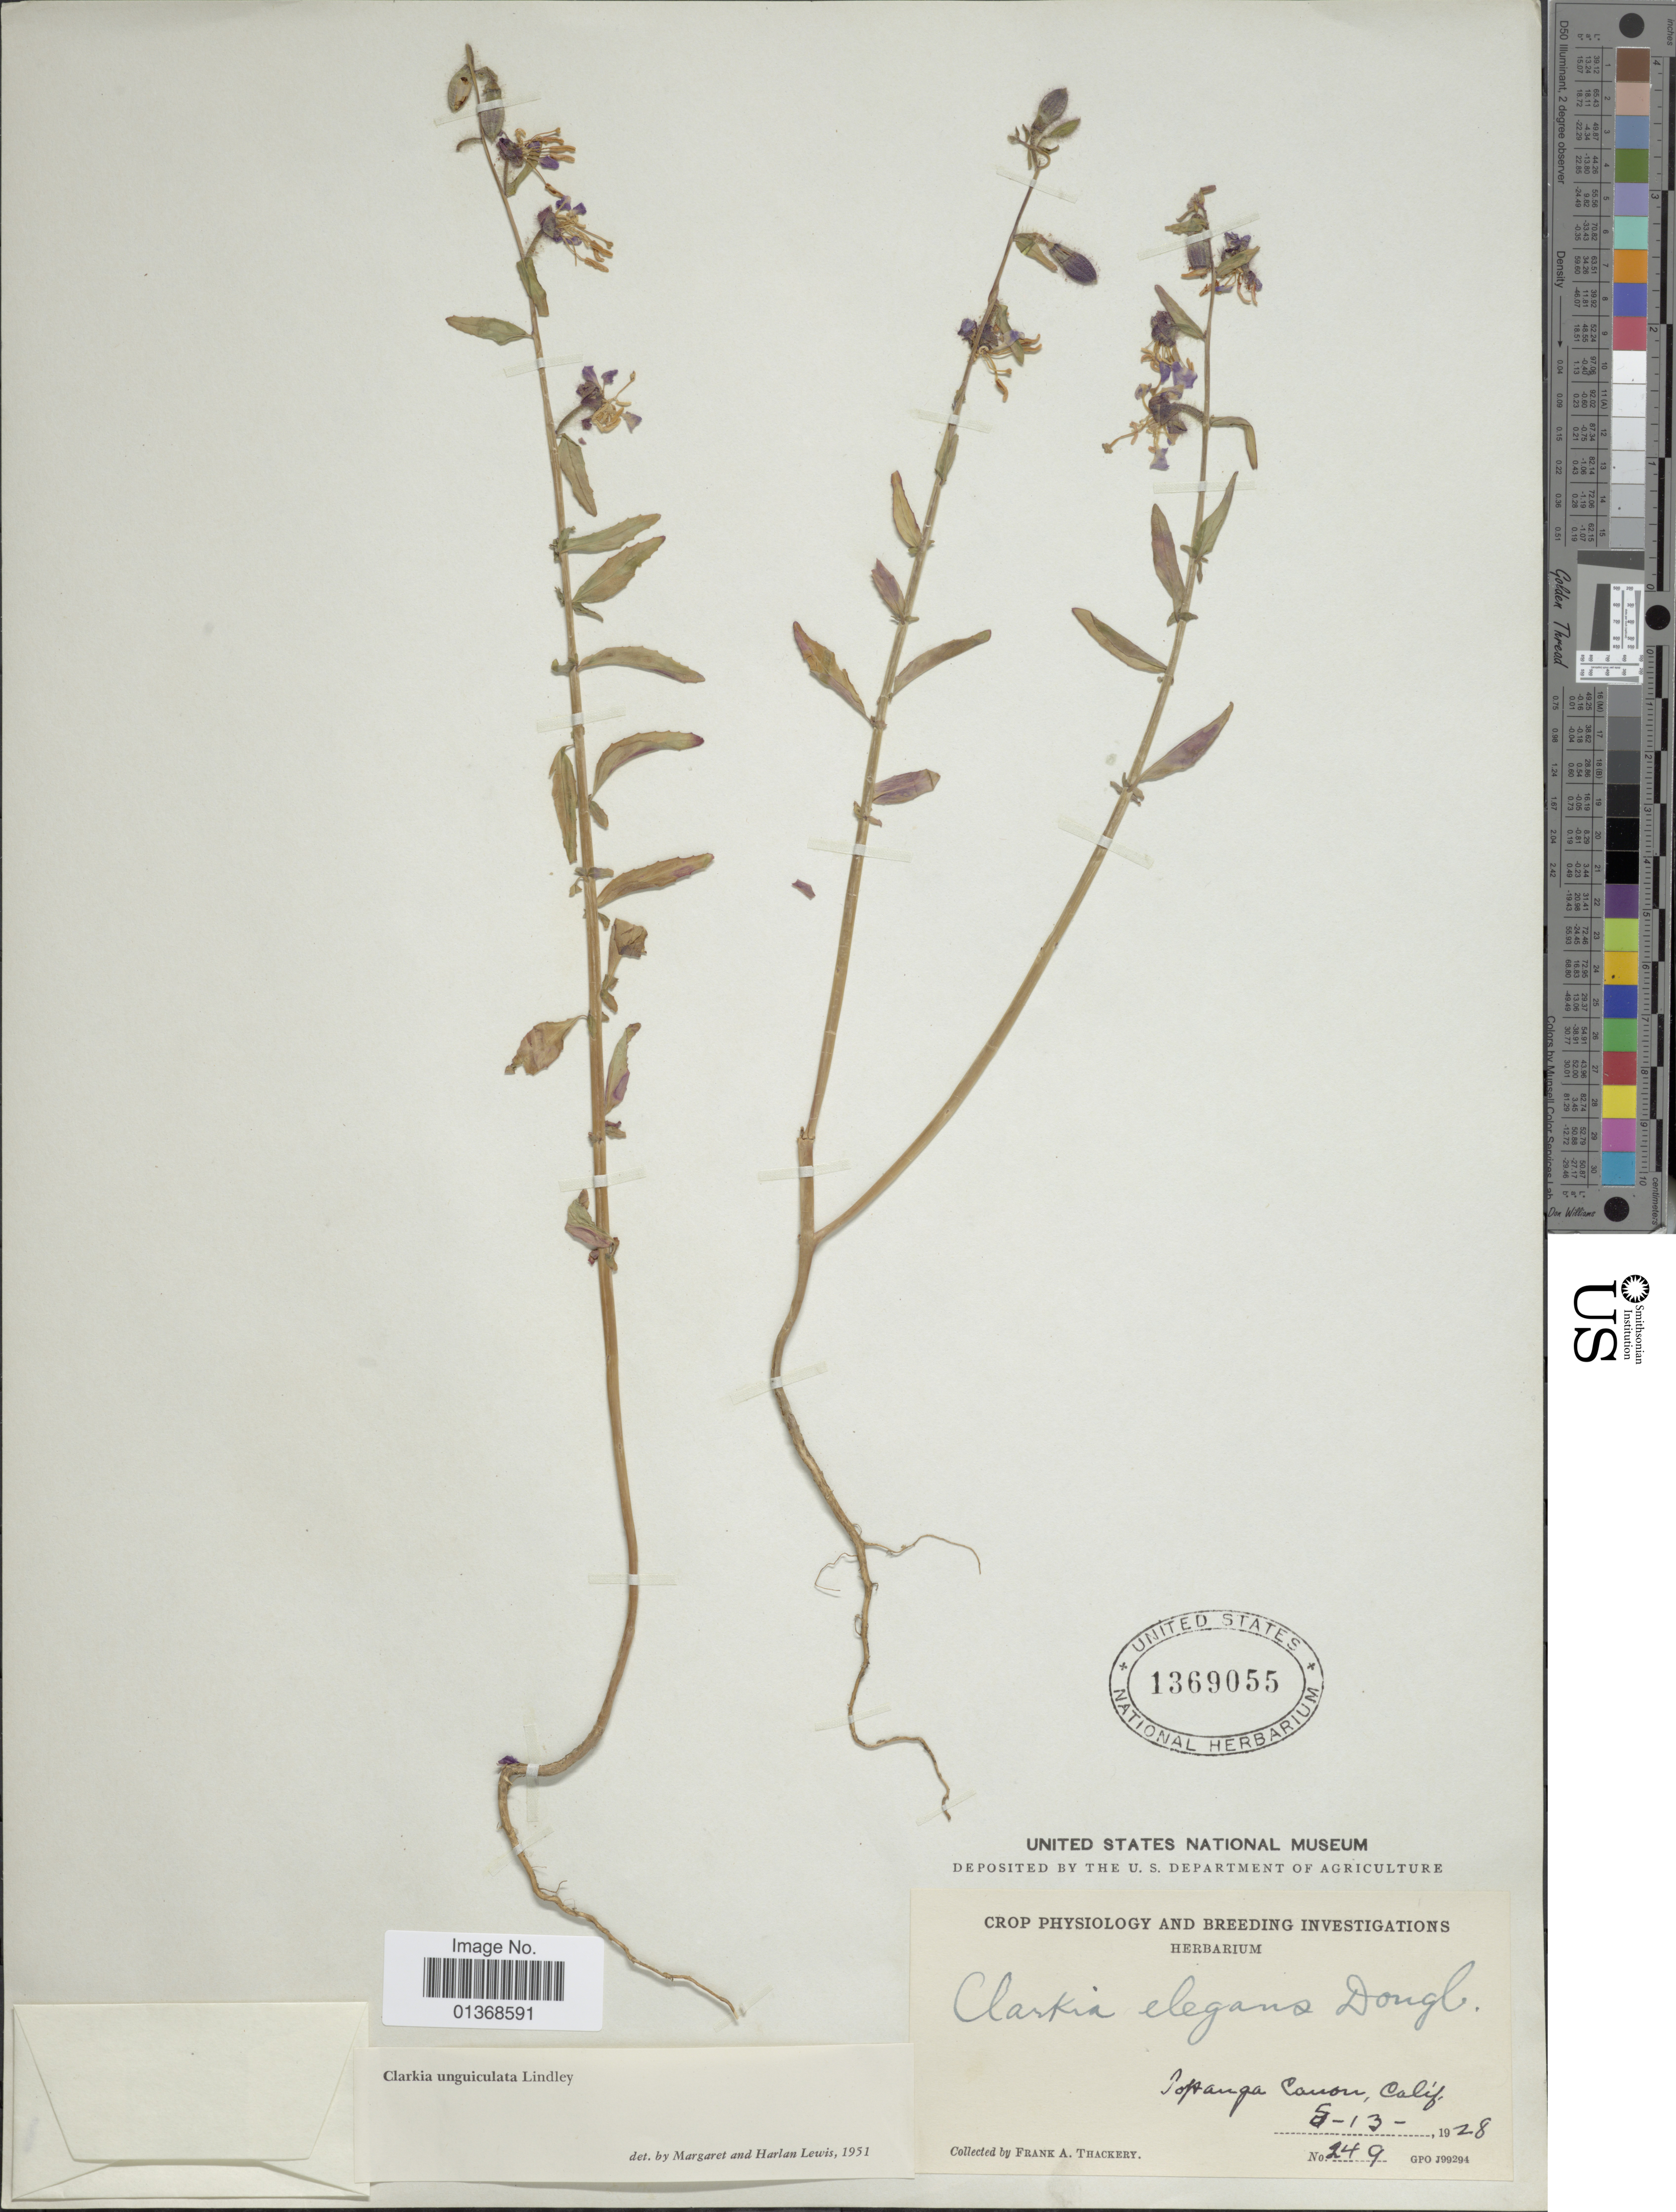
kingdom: Plantae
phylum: Tracheophyta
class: Magnoliopsida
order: Myrtales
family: Onagraceae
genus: Clarkia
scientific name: Clarkia unguiculata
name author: Lindl.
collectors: F. Thackery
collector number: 249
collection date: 1928-09-13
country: United States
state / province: California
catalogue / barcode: US 1369055